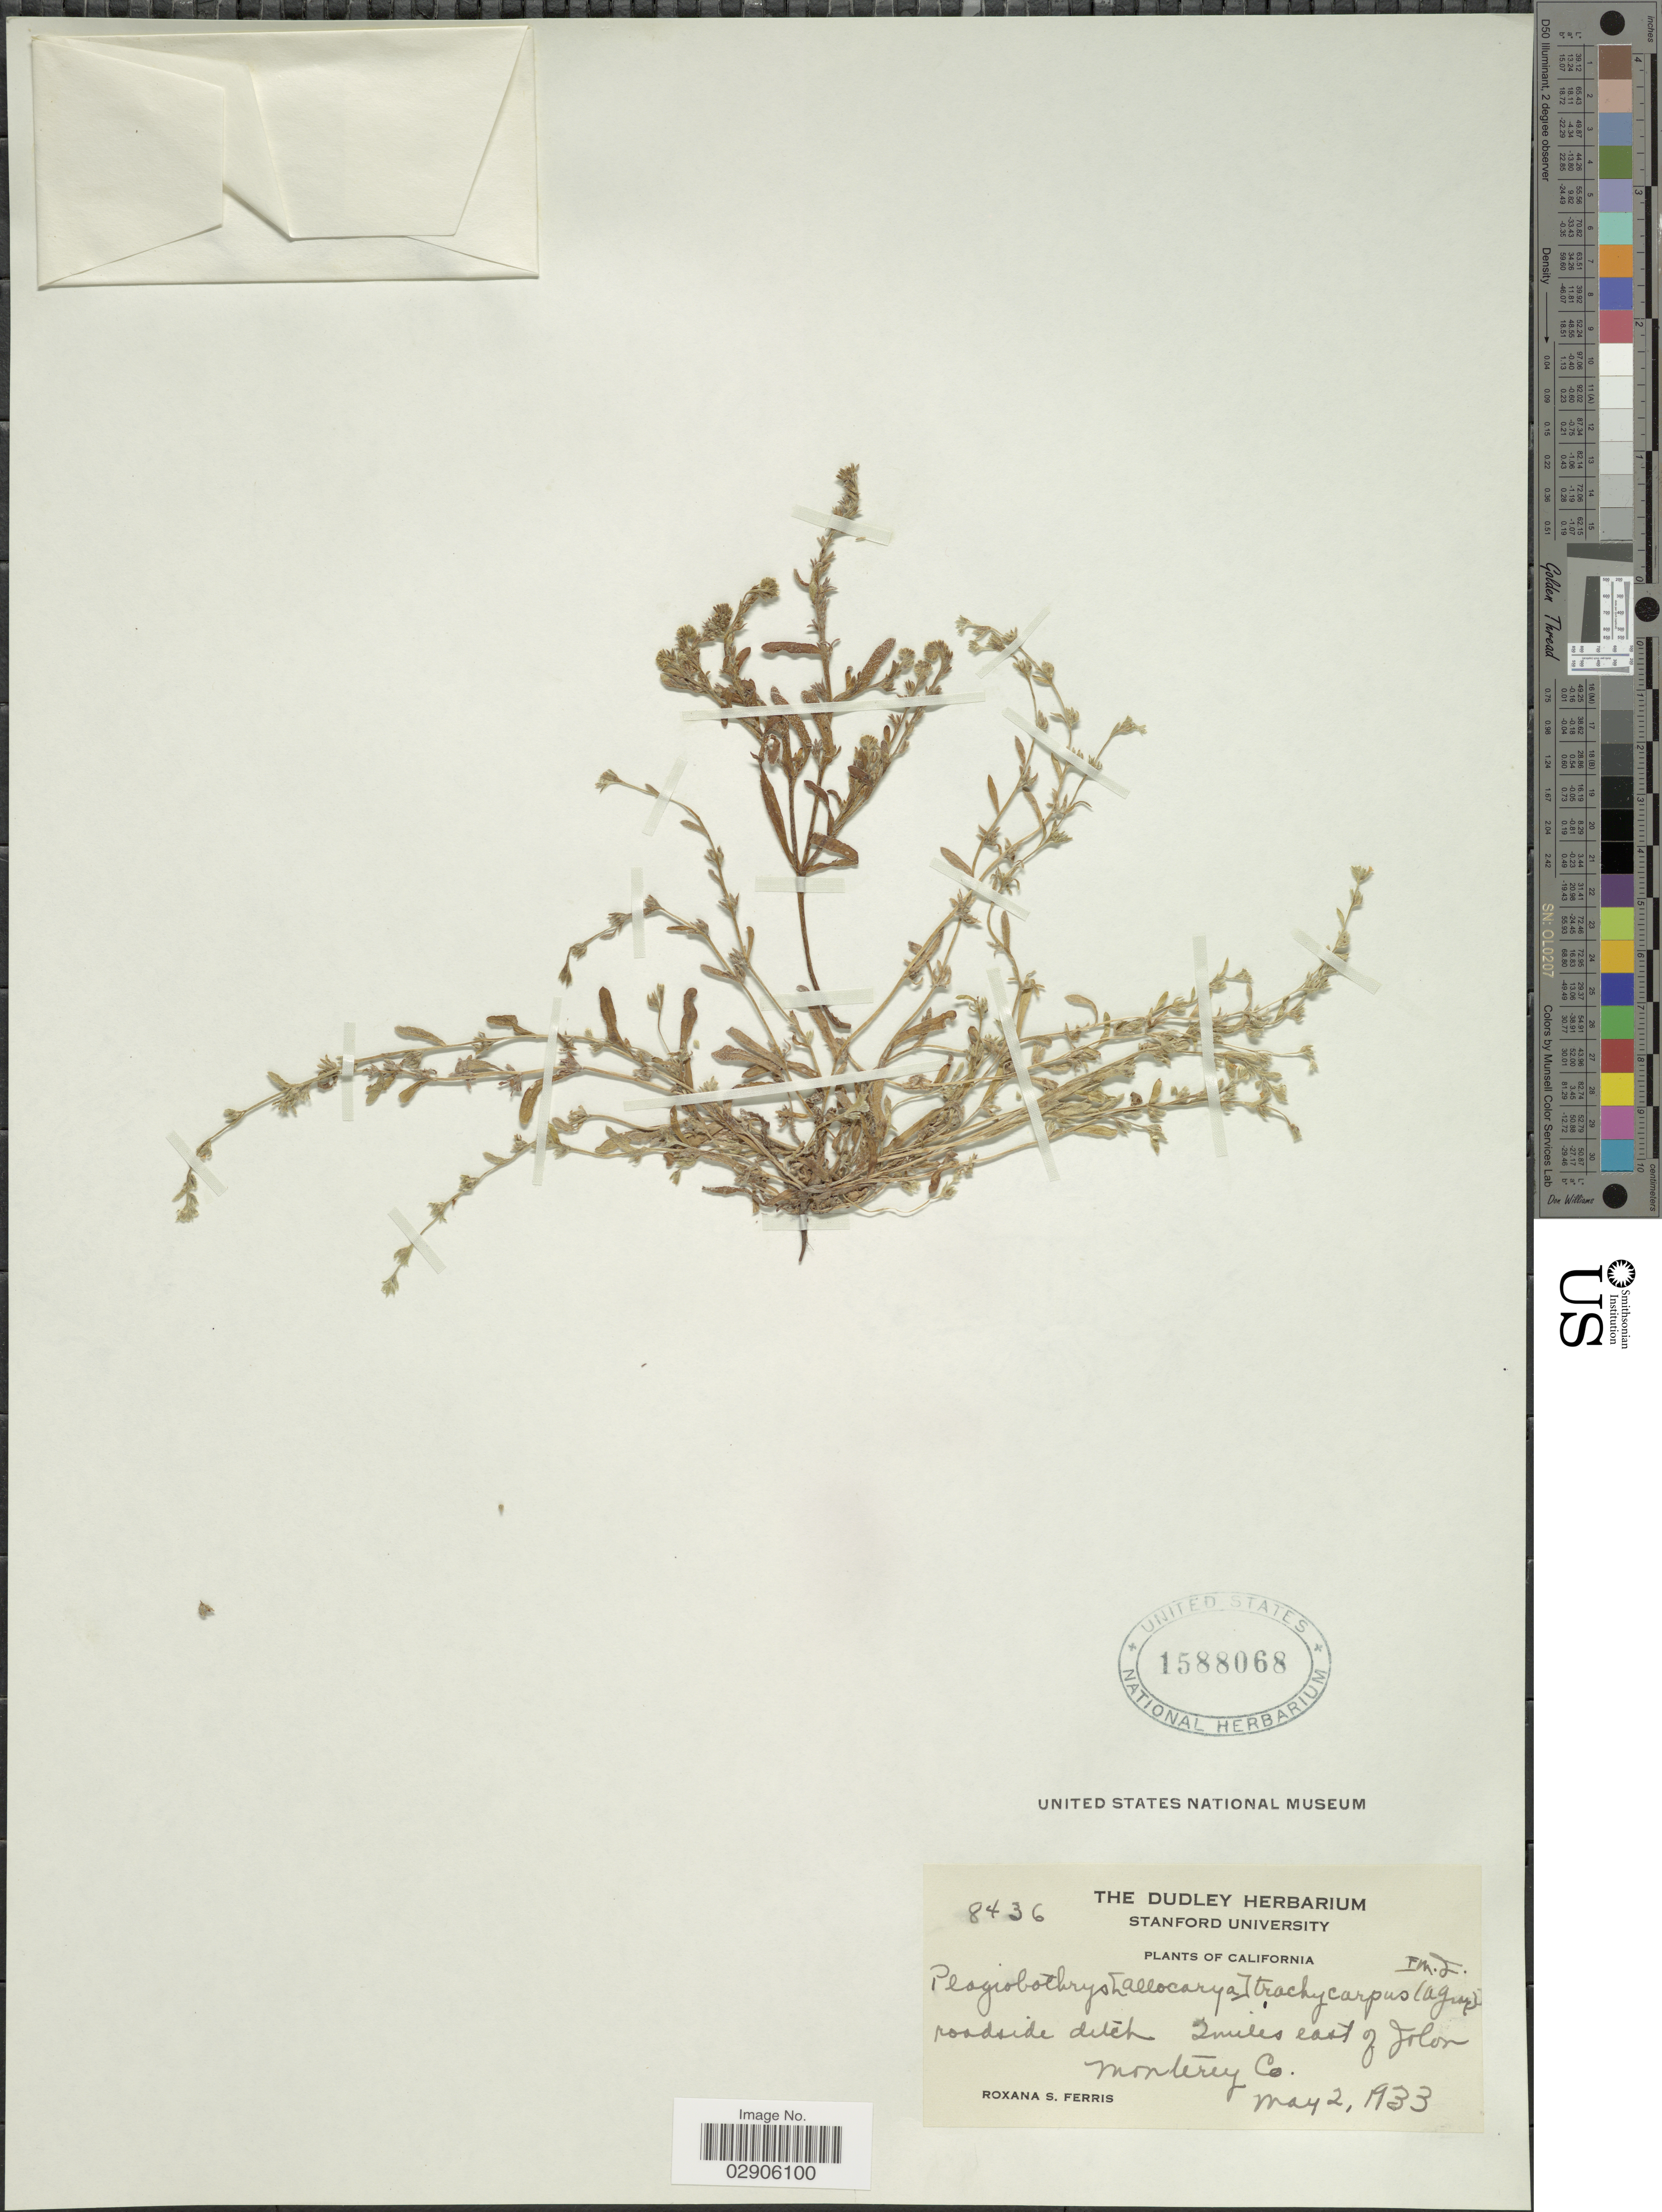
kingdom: Plantae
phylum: Tracheophyta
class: Magnoliopsida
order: Boraginales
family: Boraginaceae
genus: Plagiobothrys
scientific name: Plagiobothrys trachycarpus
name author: (A. Gray) I.M. Johnst.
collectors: R. S. Ferris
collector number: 8436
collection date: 1933-05-02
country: United States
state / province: California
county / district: Monterey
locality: Roadside ditch, 2 miles east of Jolon, Monterey Co.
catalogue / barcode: US 1588068